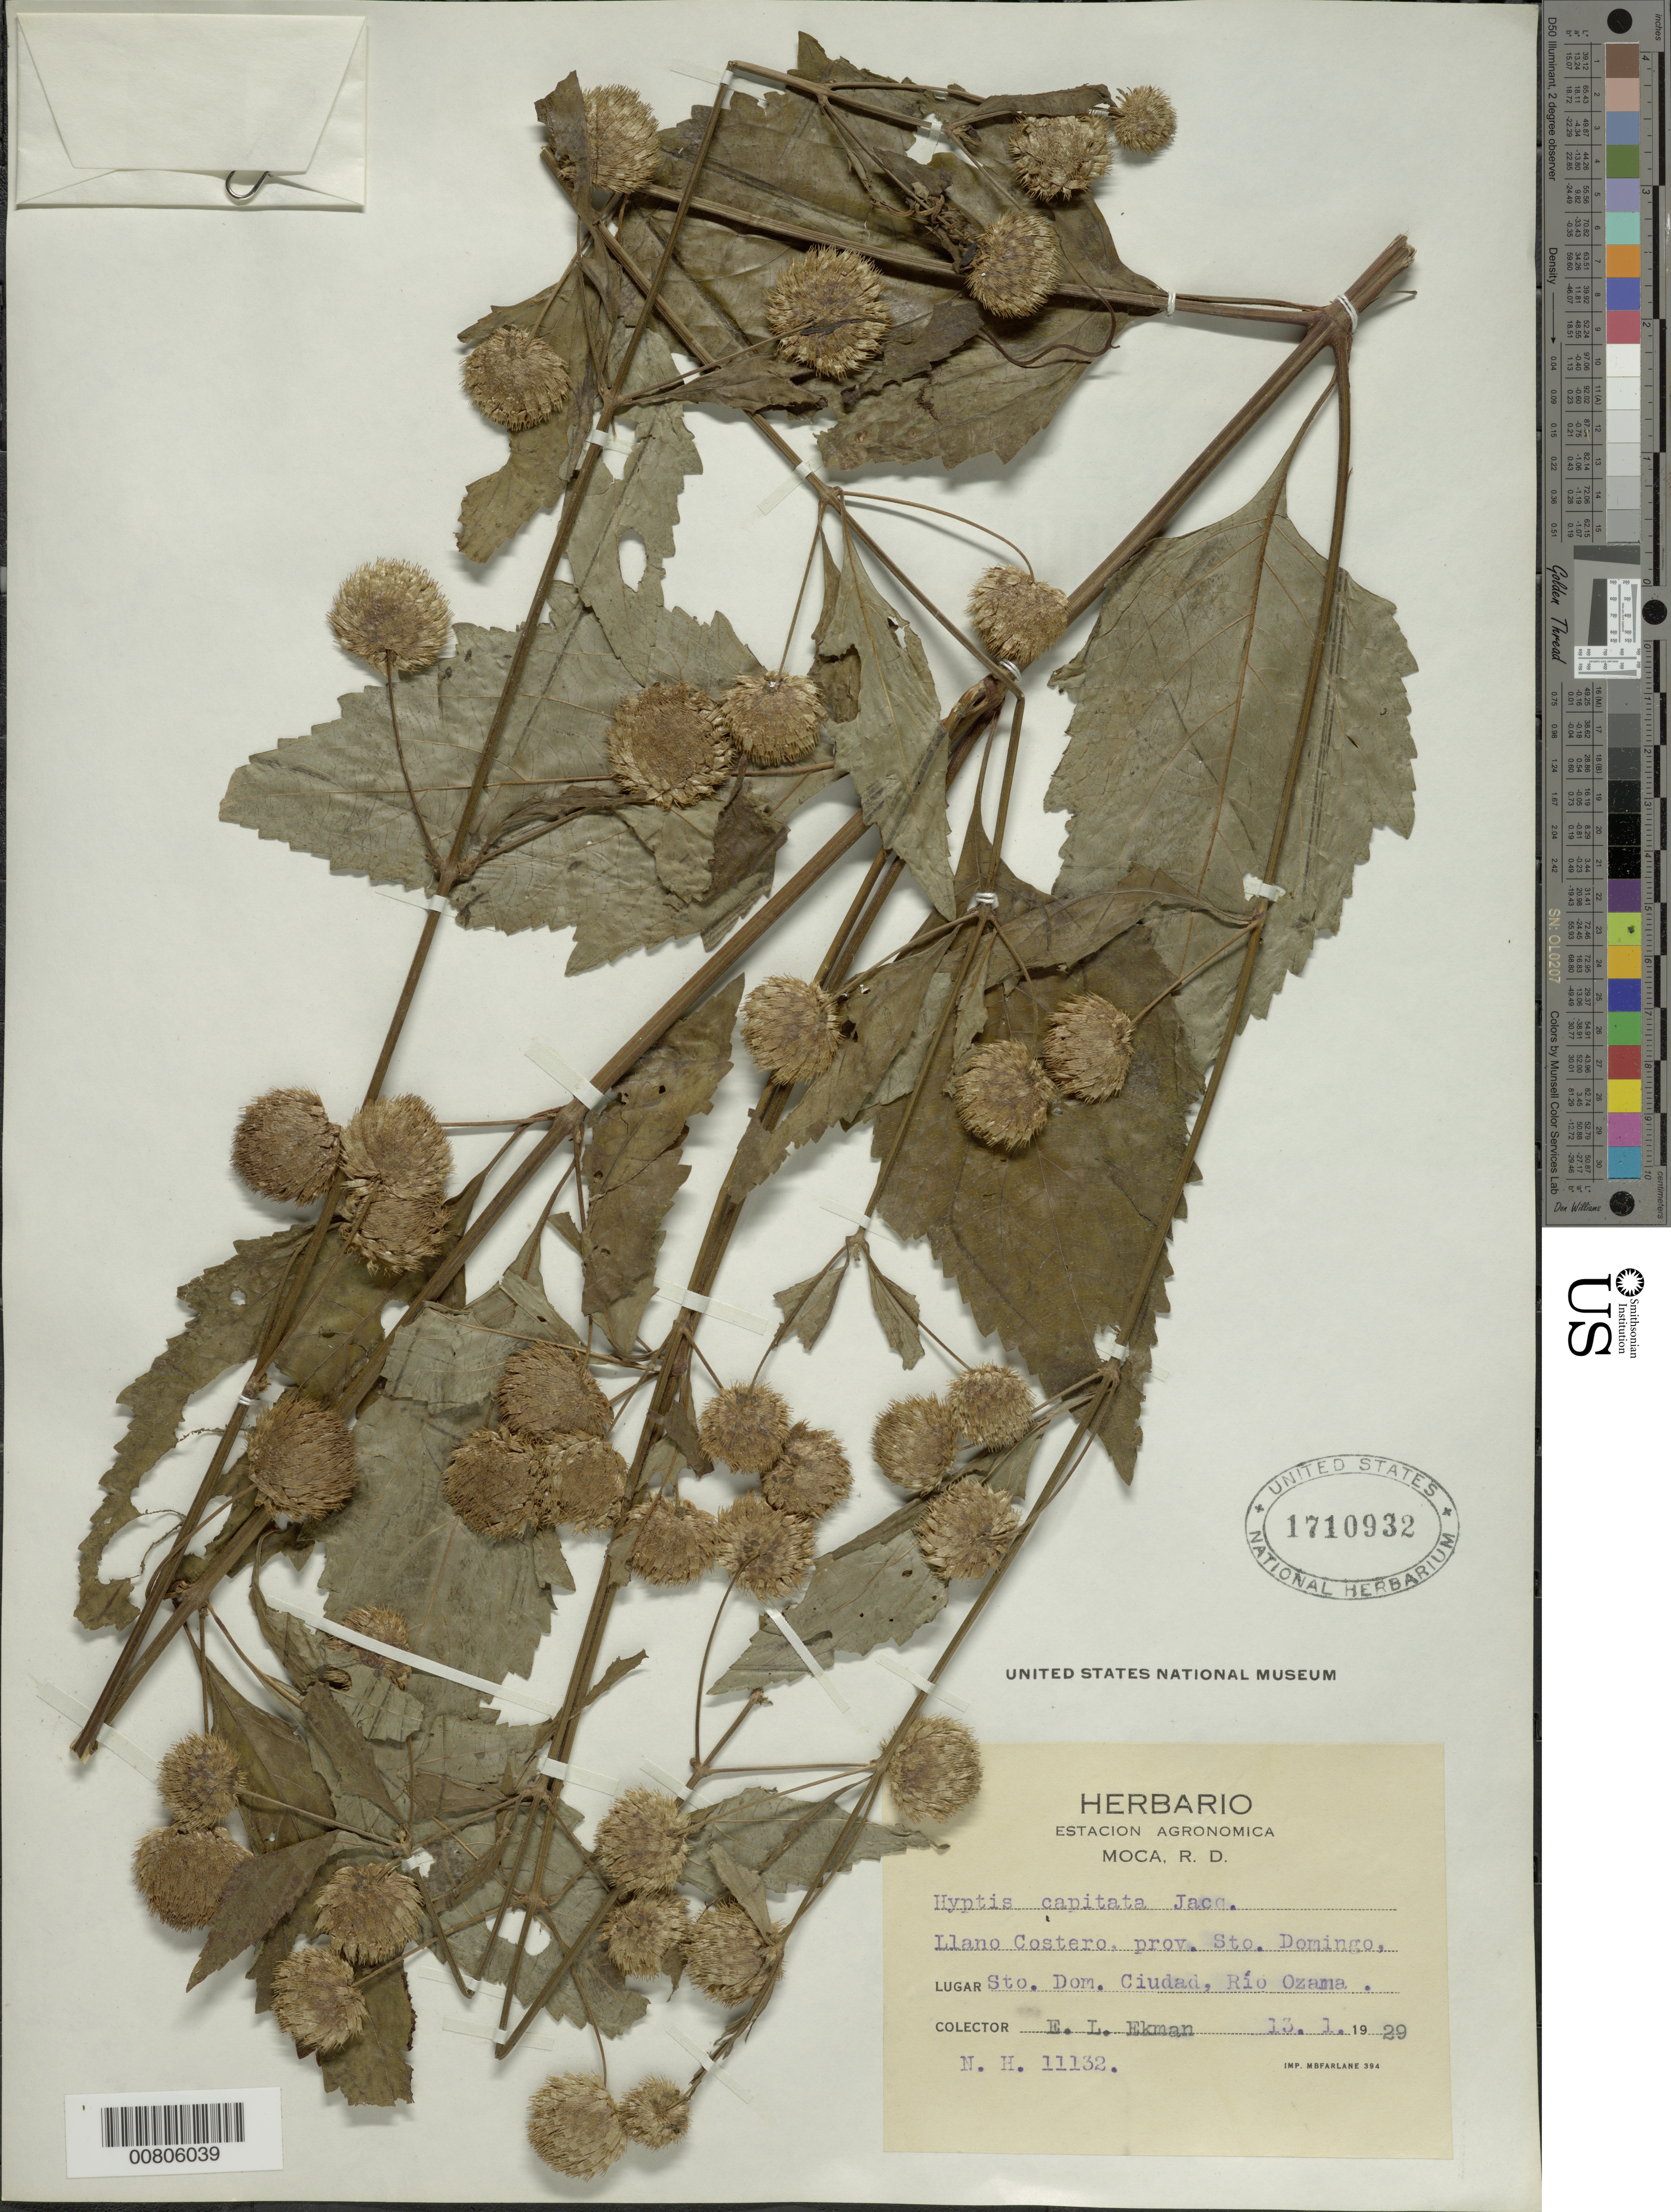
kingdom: Plantae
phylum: Tracheophyta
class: Magnoliopsida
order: Lamiales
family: Lamiaceae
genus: Hyptis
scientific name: Hyptis capitata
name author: Jacq.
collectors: E. L. Ekman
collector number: H 11132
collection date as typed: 13 Jan 1929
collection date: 1929-01-13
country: Dominican Republic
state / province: Distrito Nacional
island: Hispaniola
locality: Llano Costero, Ciudad de Santo Domingo, Río Ozama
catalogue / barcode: US 1710932